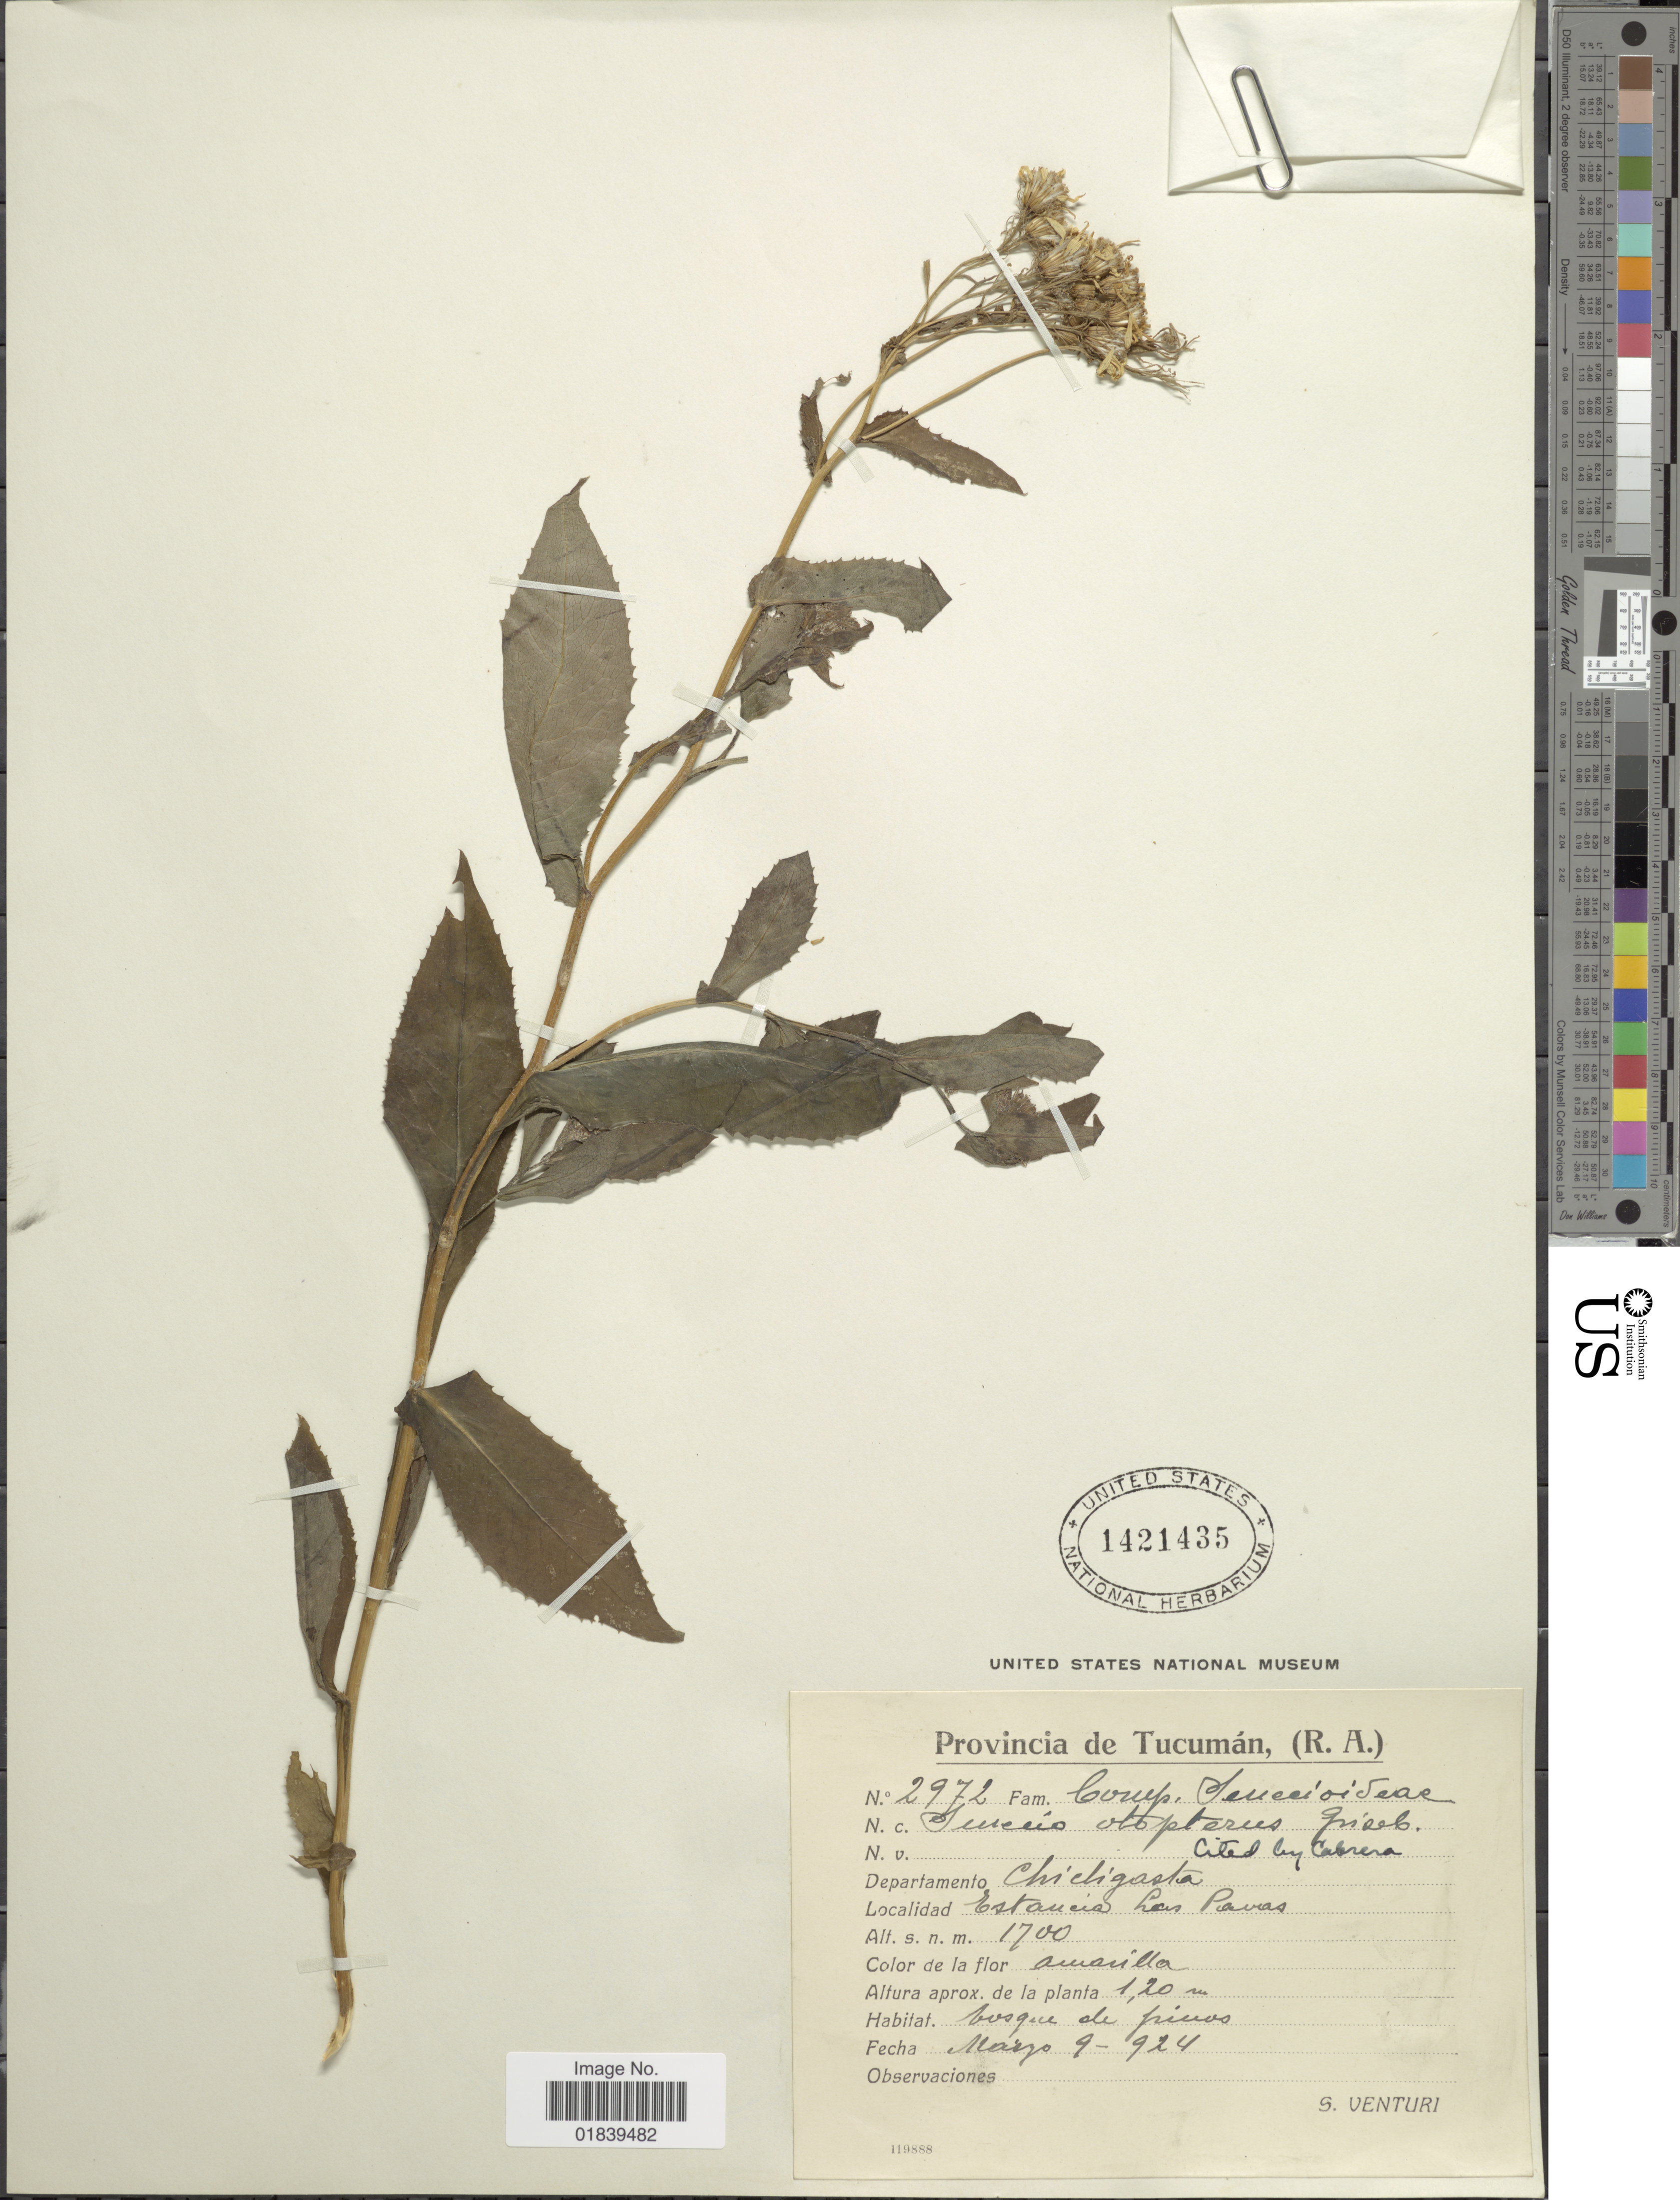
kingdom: Plantae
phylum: Tracheophyta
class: Magnoliopsida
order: Asterales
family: Asteraceae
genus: Senecio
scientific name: Senecio otopterus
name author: Griseb.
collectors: S. Venturi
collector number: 2972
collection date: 1924-03-09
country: Argentina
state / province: Tucuman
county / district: Chicligasta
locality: Estancia Las Pavas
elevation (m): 1700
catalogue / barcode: US 1421435